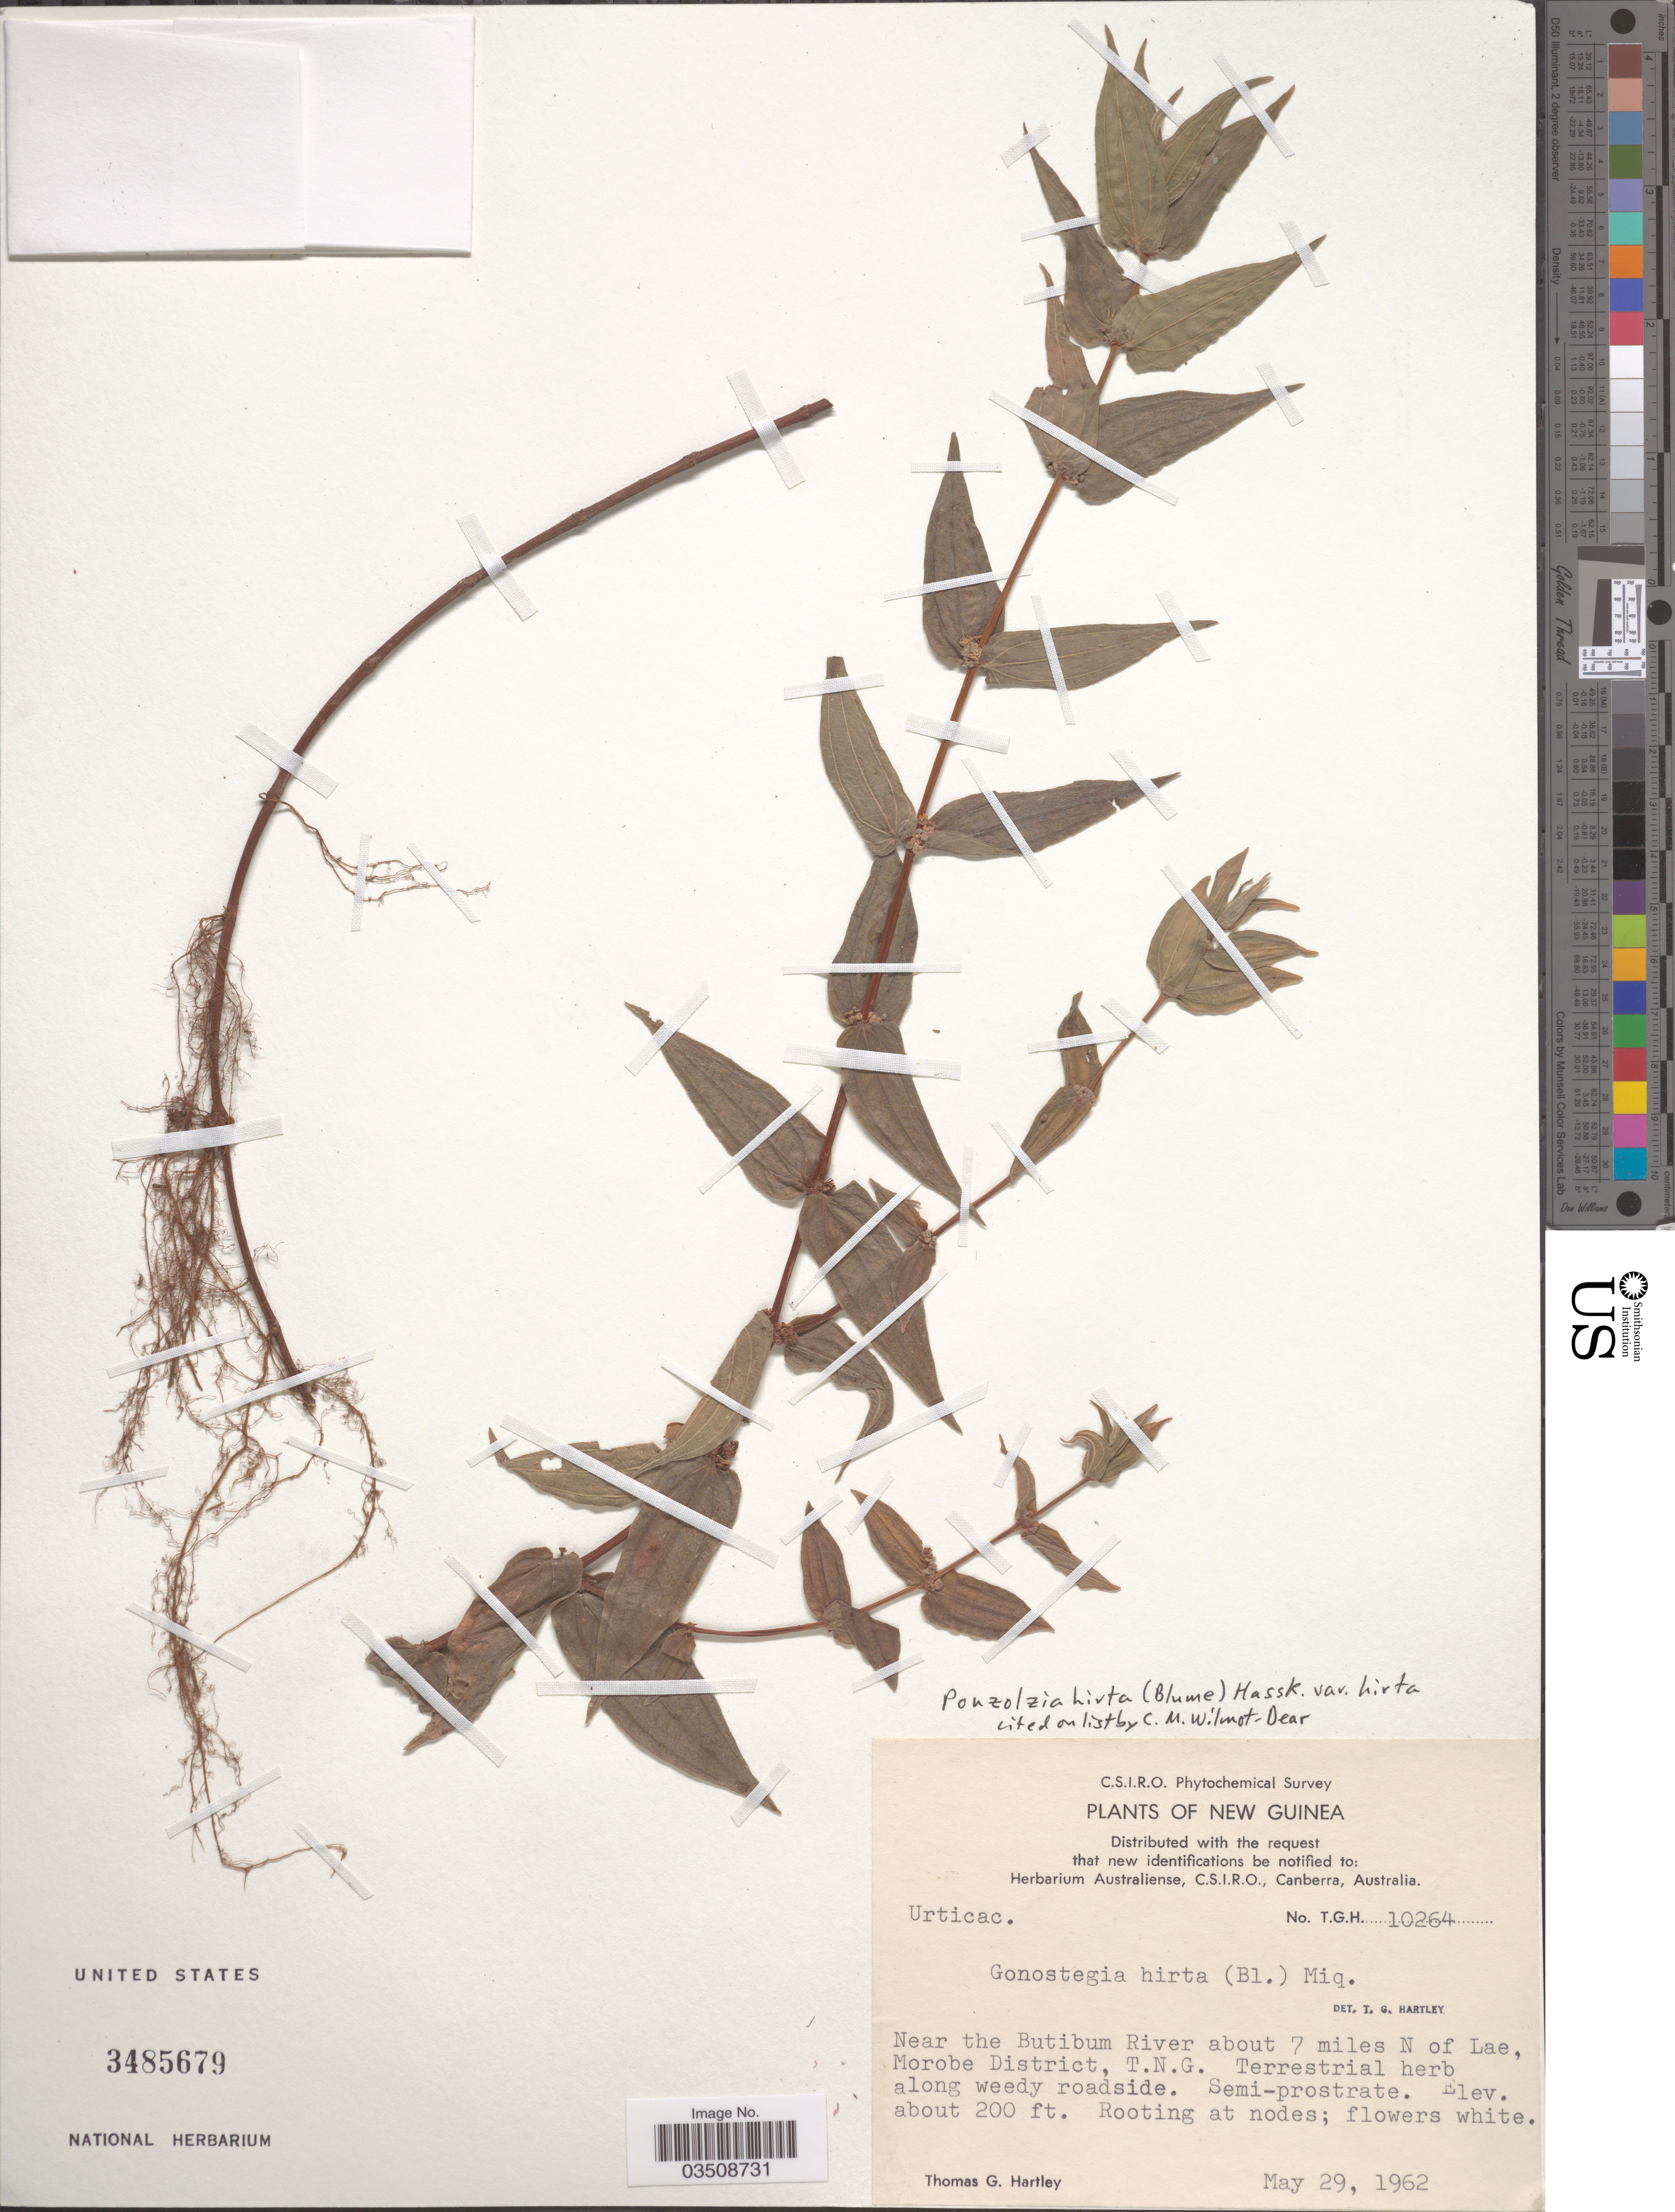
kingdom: Plantae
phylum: Tracheophyta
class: Magnoliopsida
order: Rosales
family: Urticaceae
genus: Gonostegia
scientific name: Gonostegia triandra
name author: (Blume) Miq.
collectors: T. G. Hartley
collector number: TGH10264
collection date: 1962-05-29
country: Papua New Guinea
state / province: Morobe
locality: New Guinea. Near the Butibum River about 7 miles N of Lae, Morobe District, T.N.G.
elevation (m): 61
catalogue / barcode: US 3485679